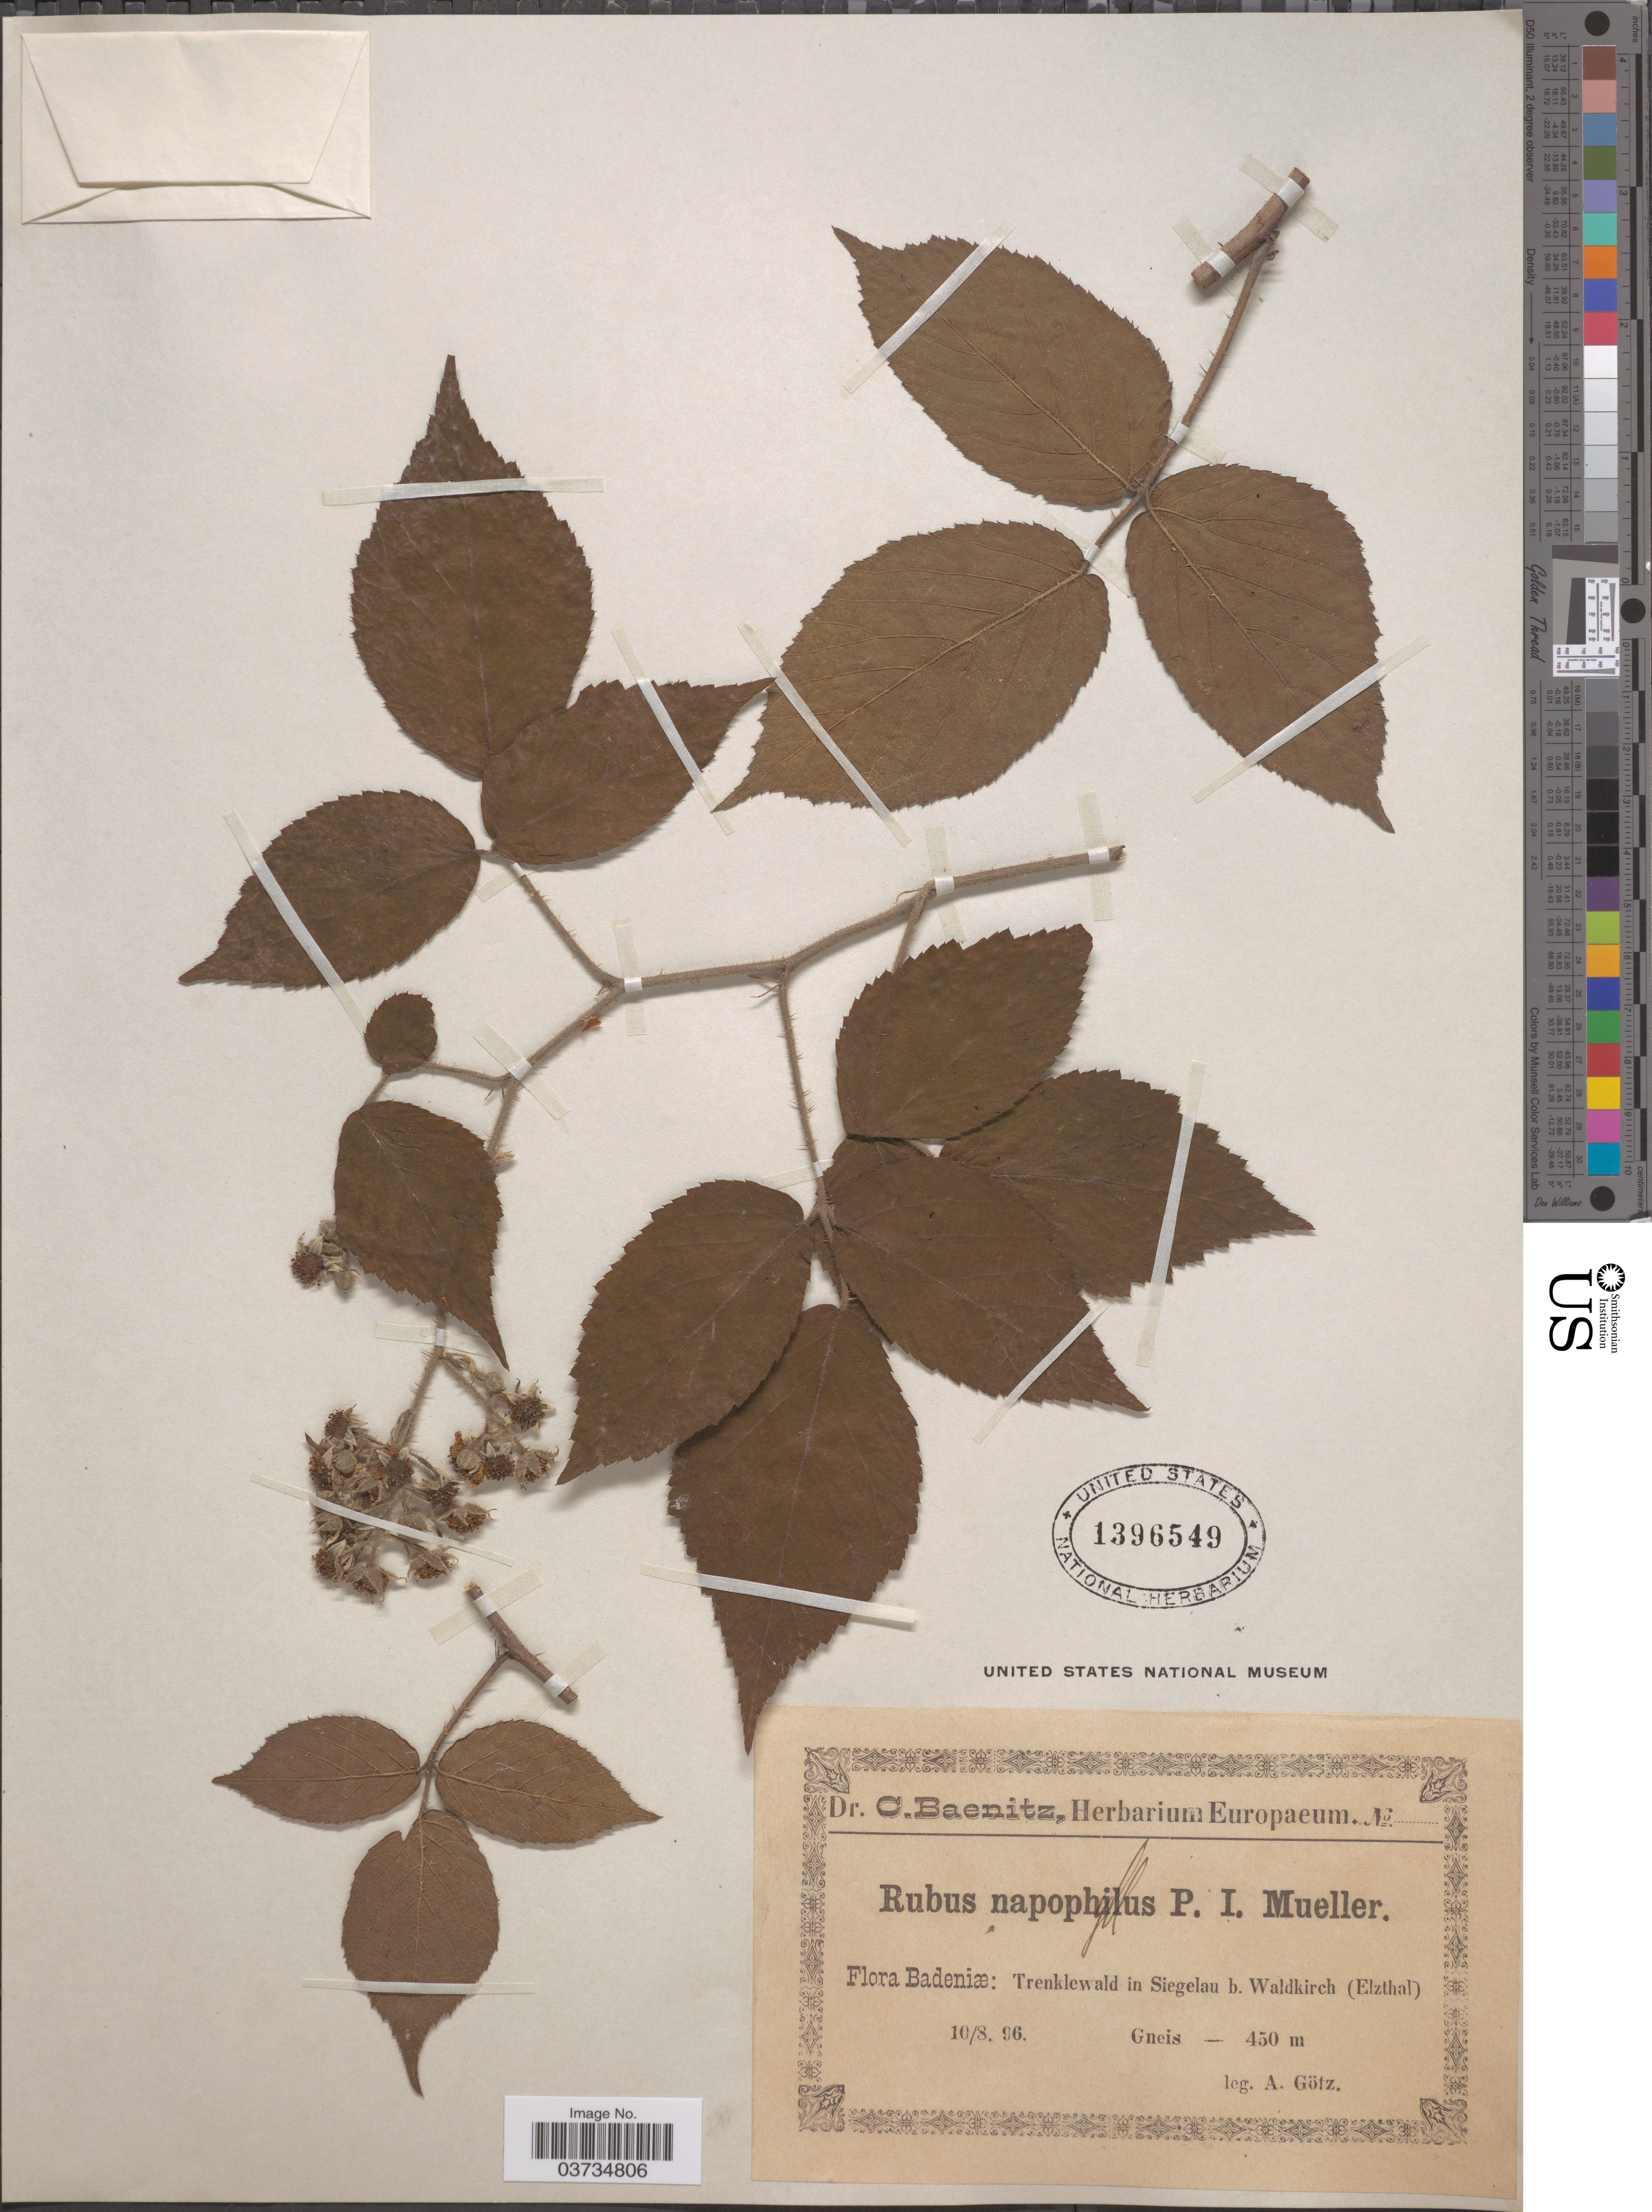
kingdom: Plantae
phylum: Tracheophyta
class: Magnoliopsida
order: Rosales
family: Rosaceae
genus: Rubus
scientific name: Rubus napophilus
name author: P.J. Müll.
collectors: A. Götz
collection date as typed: Transcribed d/m/y: 10/8/96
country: Germany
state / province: Baden-Württemberg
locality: Badeniæ: Trenklewald in Siegelau b. Waldkirch (Elzthal).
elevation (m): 450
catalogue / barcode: US 1396549